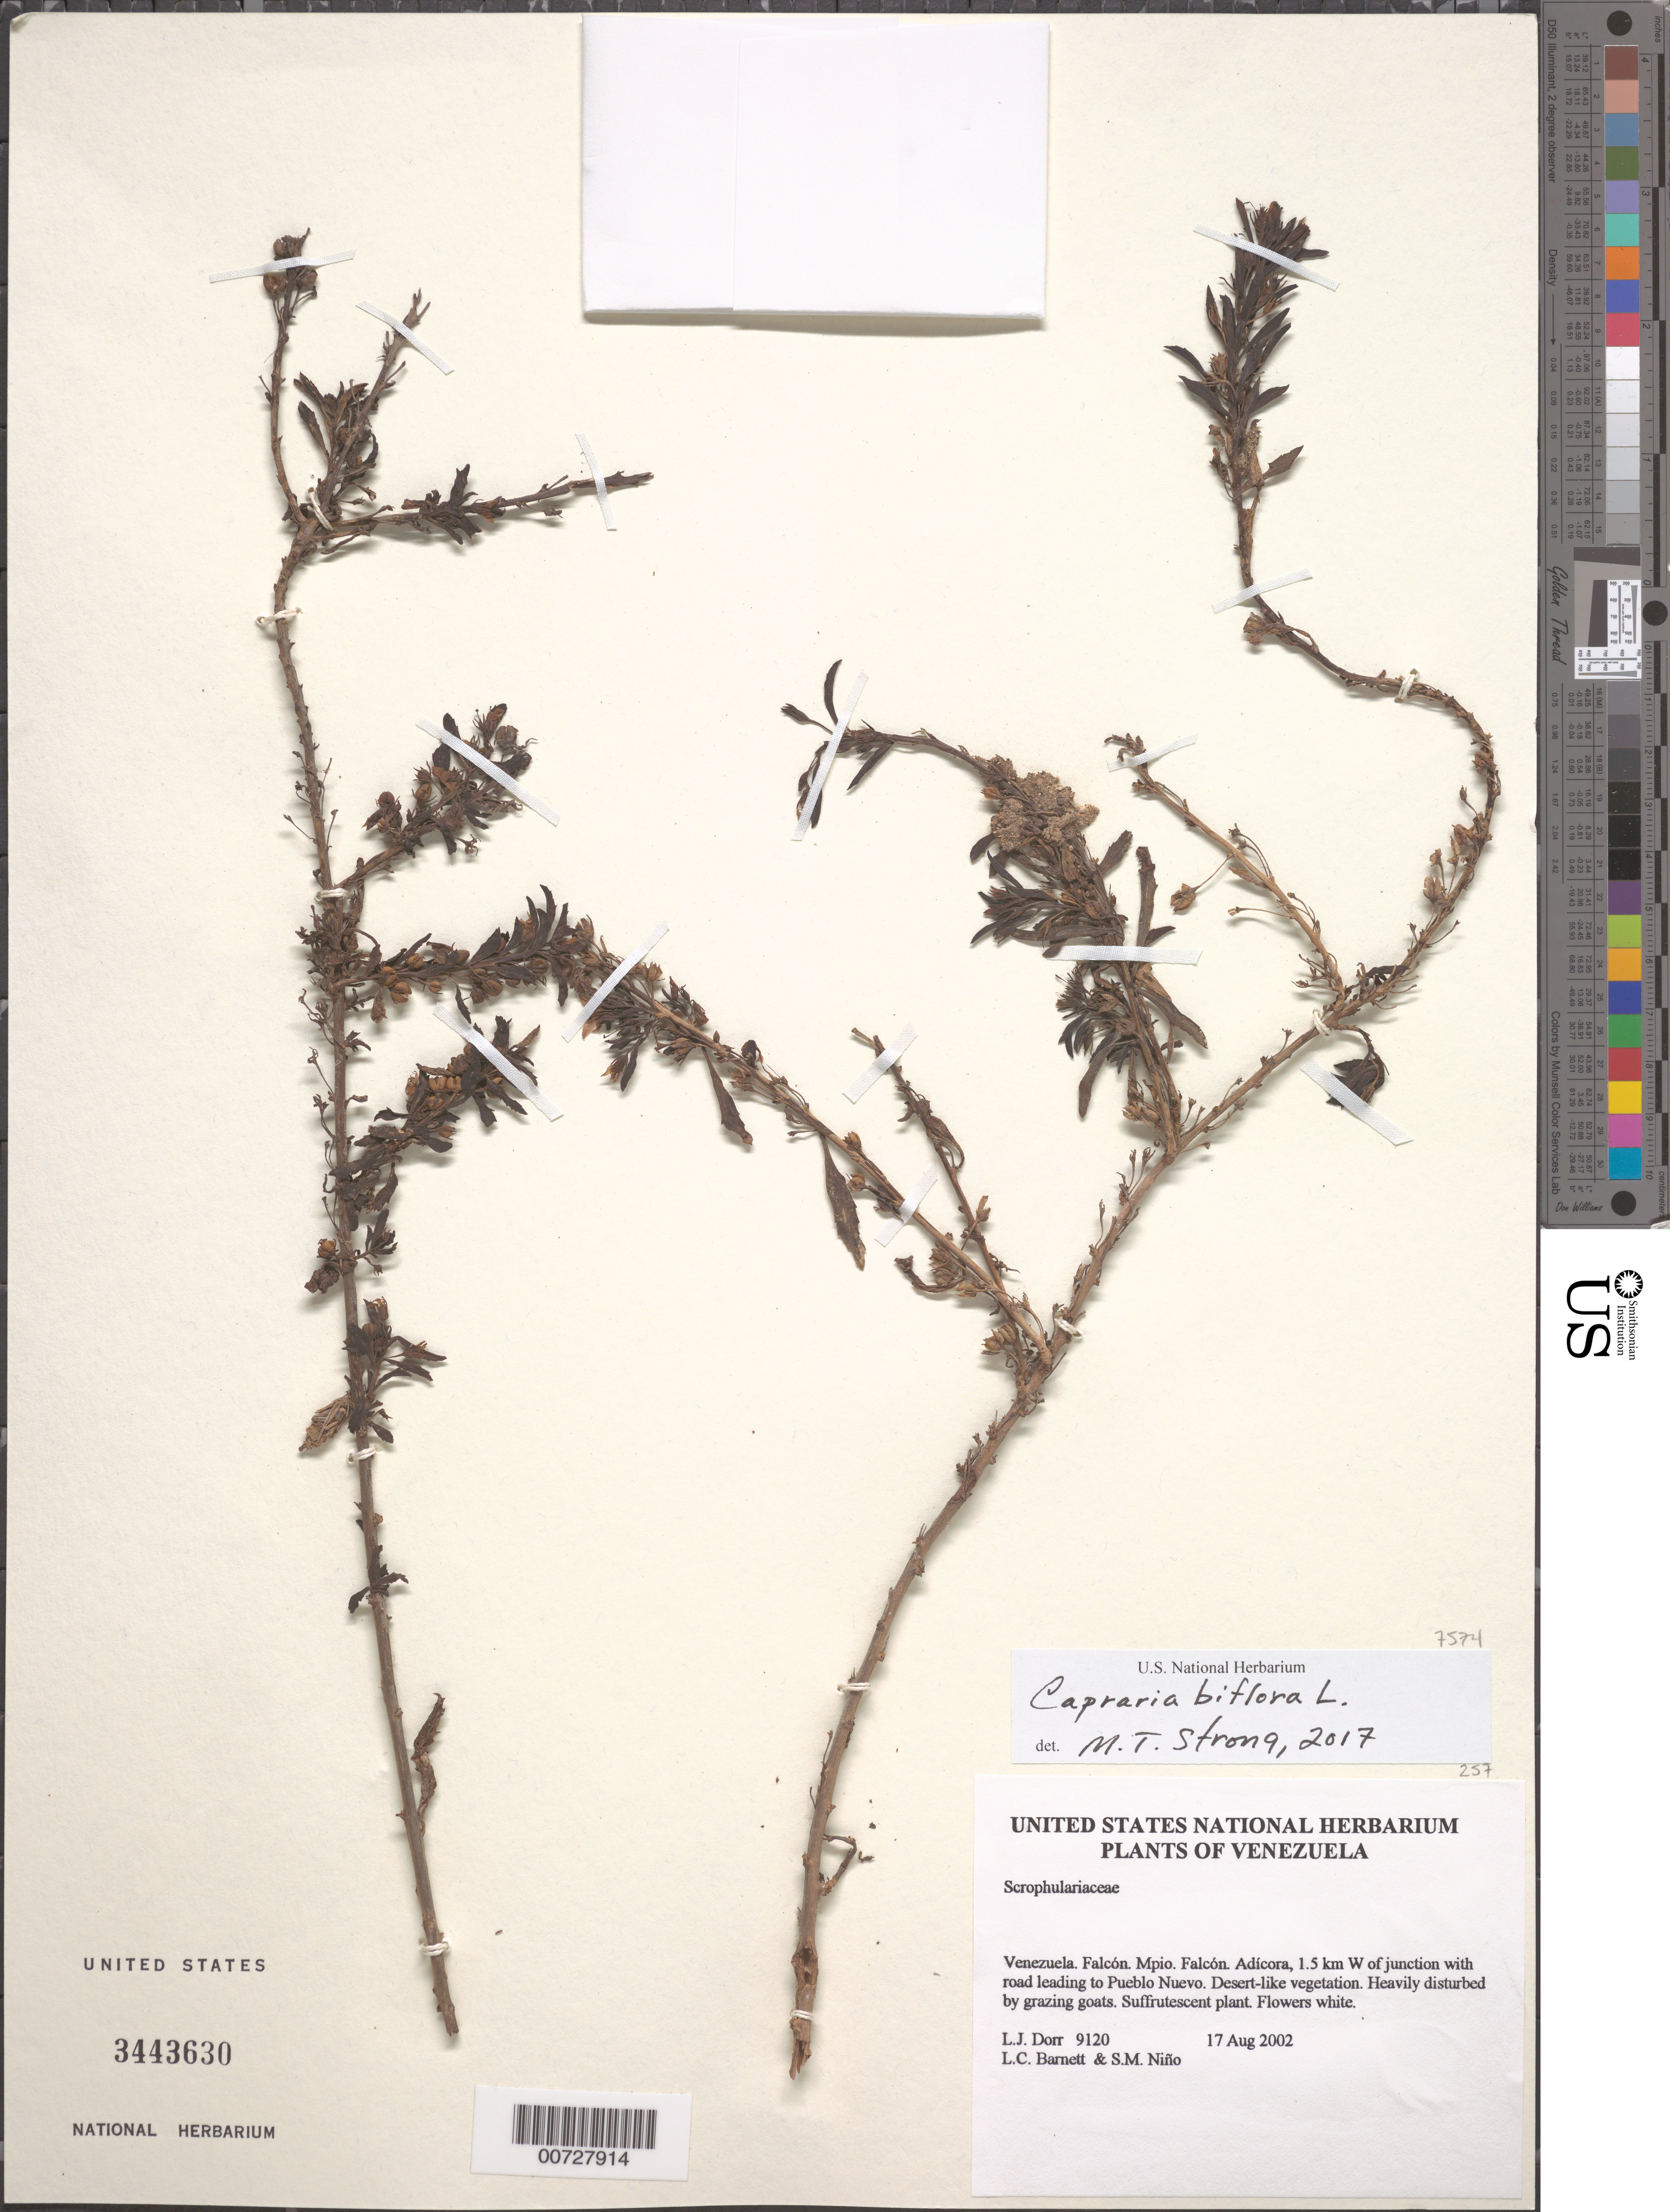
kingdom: Plantae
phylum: Tracheophyta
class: Magnoliopsida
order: Lamiales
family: Scrophulariaceae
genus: Capraria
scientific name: Capraria biflora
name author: L.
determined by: Strong, Mark T., (BOT), Smithsonian Institution - National Museum of Natural History (UNITED STATES)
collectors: L. J. Dorr, L. C. Barnett & S. M. Niño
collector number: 9120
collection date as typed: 17 Aug 2002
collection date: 2002-08-17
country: Venezuela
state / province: Falcón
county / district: Falcón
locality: Adícora, 1.5 km W of junction with road leading to Pueblo Nuevo.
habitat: Desert-like vegetation. Heavily disturbed by grazing goats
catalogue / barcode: US 3443630